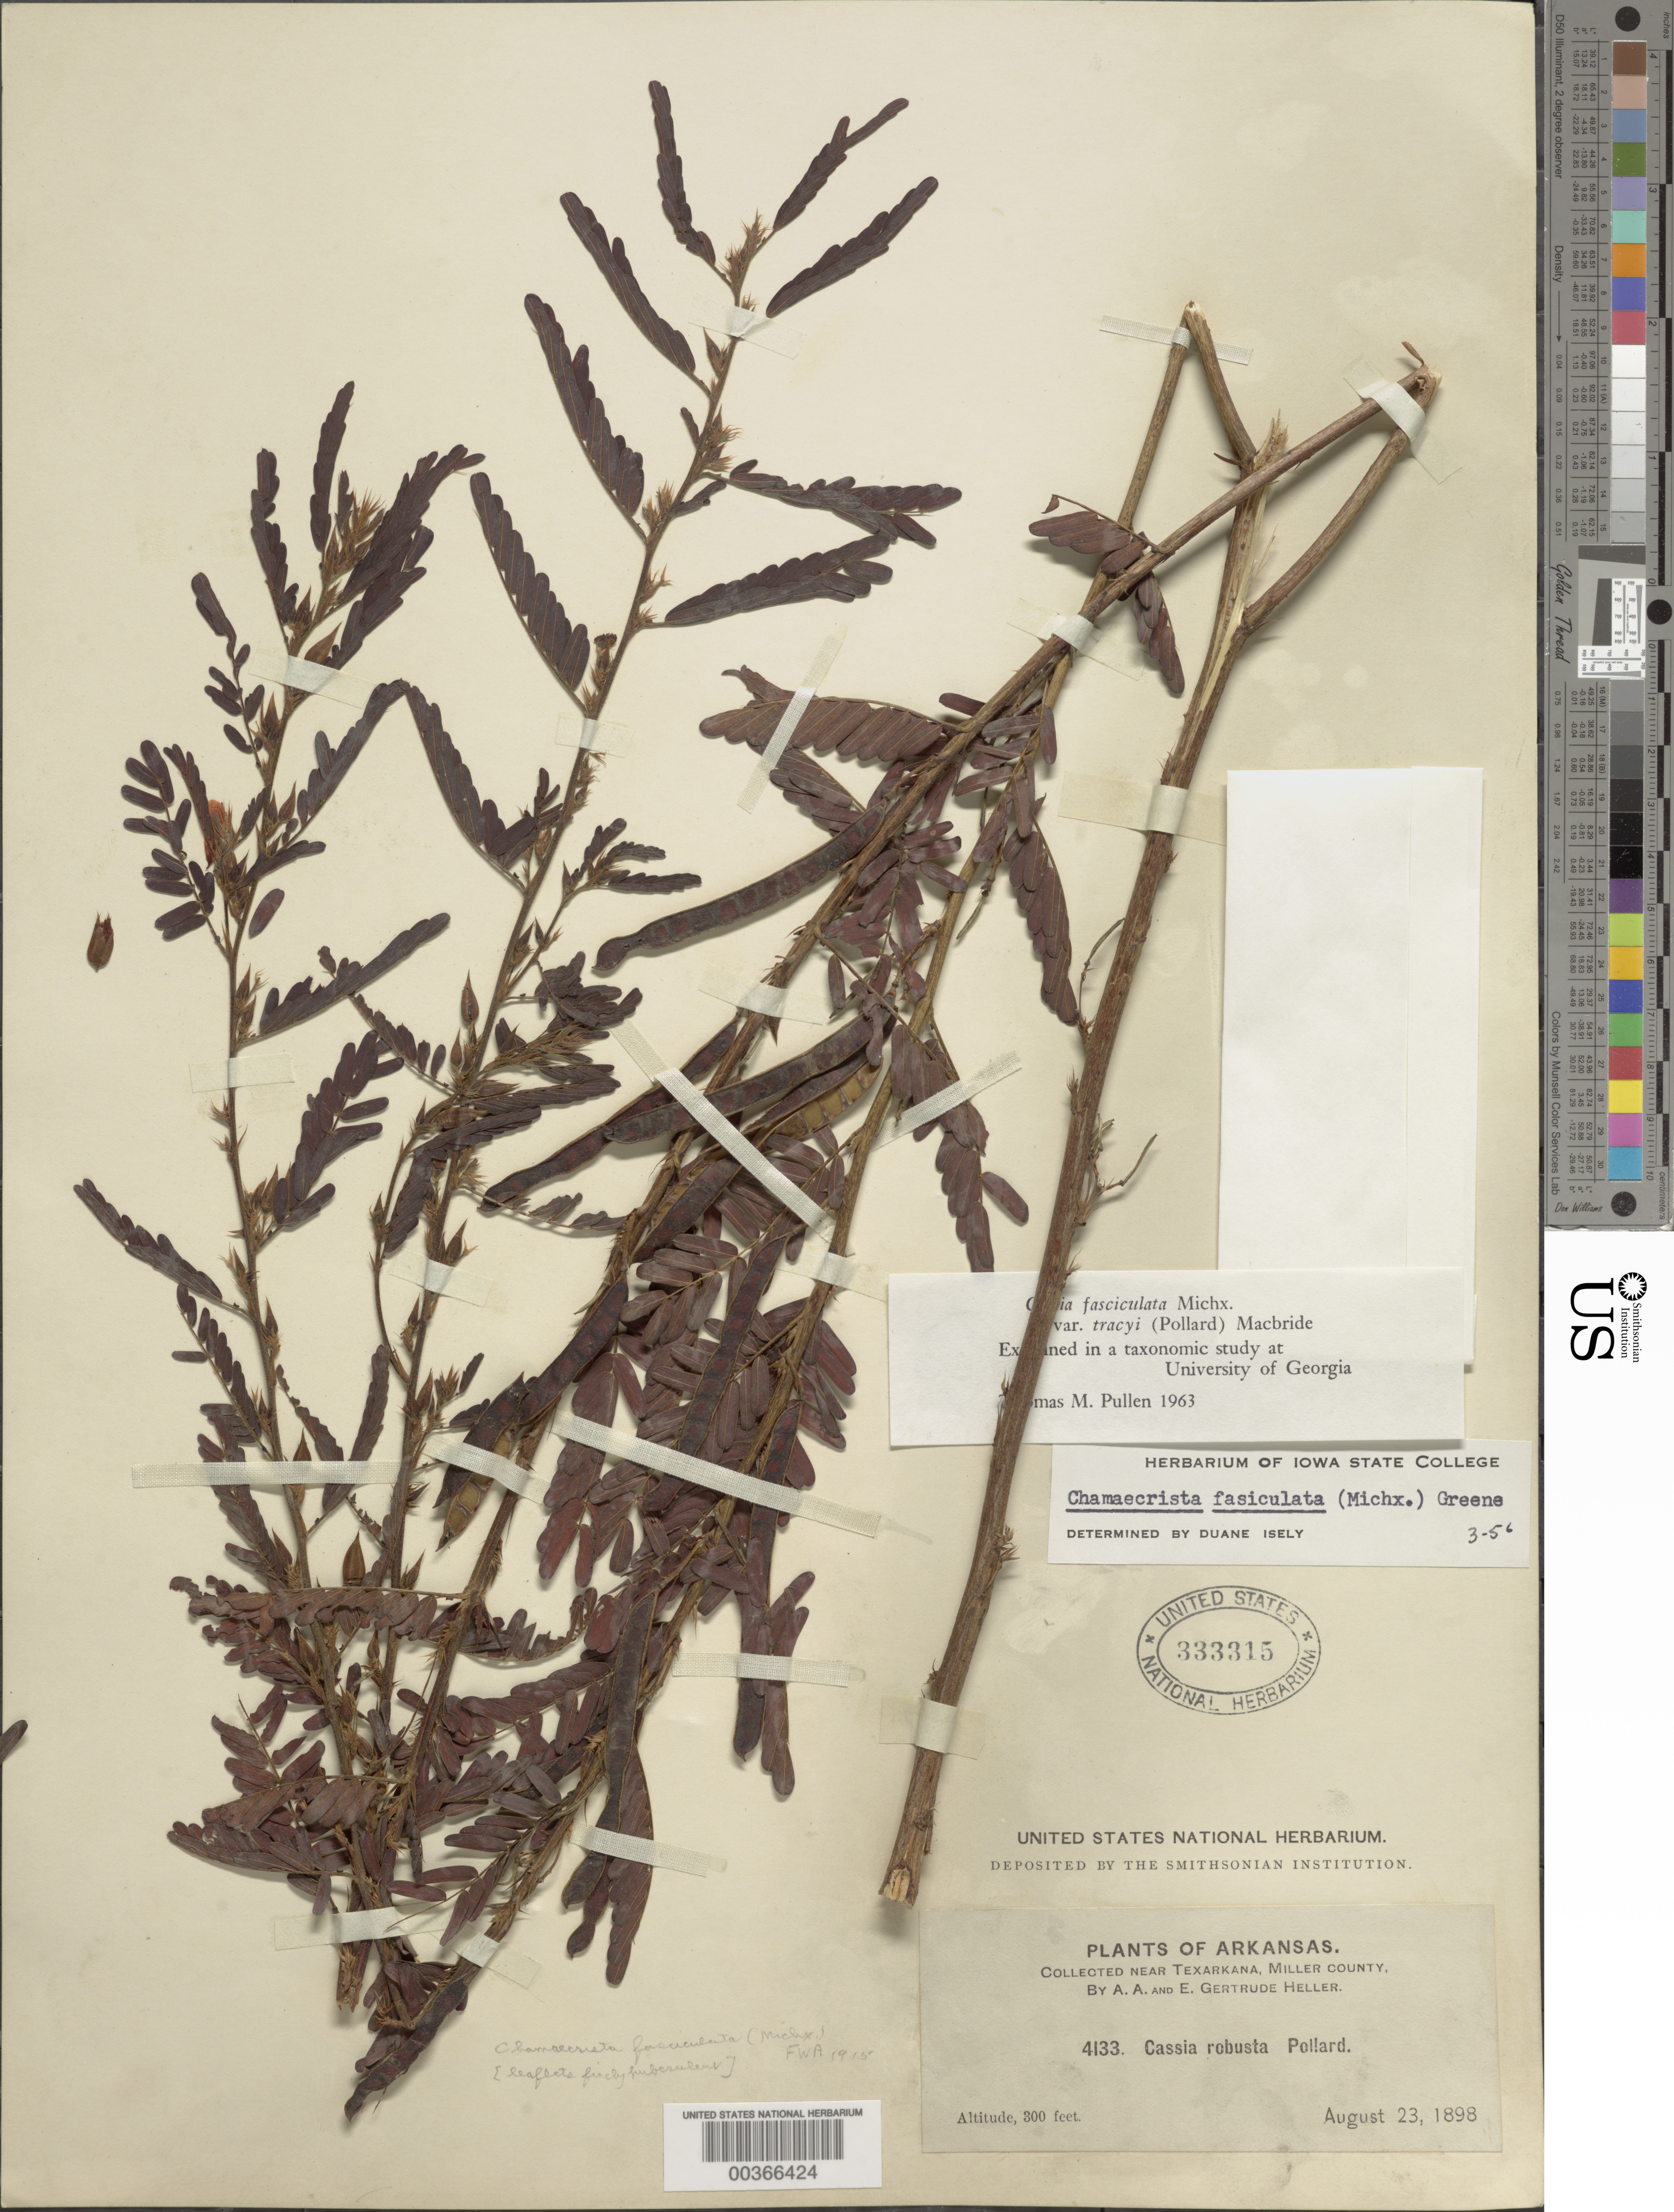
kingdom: Plantae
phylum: Tracheophyta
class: Magnoliopsida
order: Fabales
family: Fabaceae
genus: Chamaecrista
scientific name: Chamaecrista fasciculata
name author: (Michx.) Greene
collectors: A. A. Heller & E. G. Heller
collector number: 4133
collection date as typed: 23 Aug 1898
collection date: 1898-08-23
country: United States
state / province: Arkansas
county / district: Miller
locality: Near texarkana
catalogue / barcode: US 333315